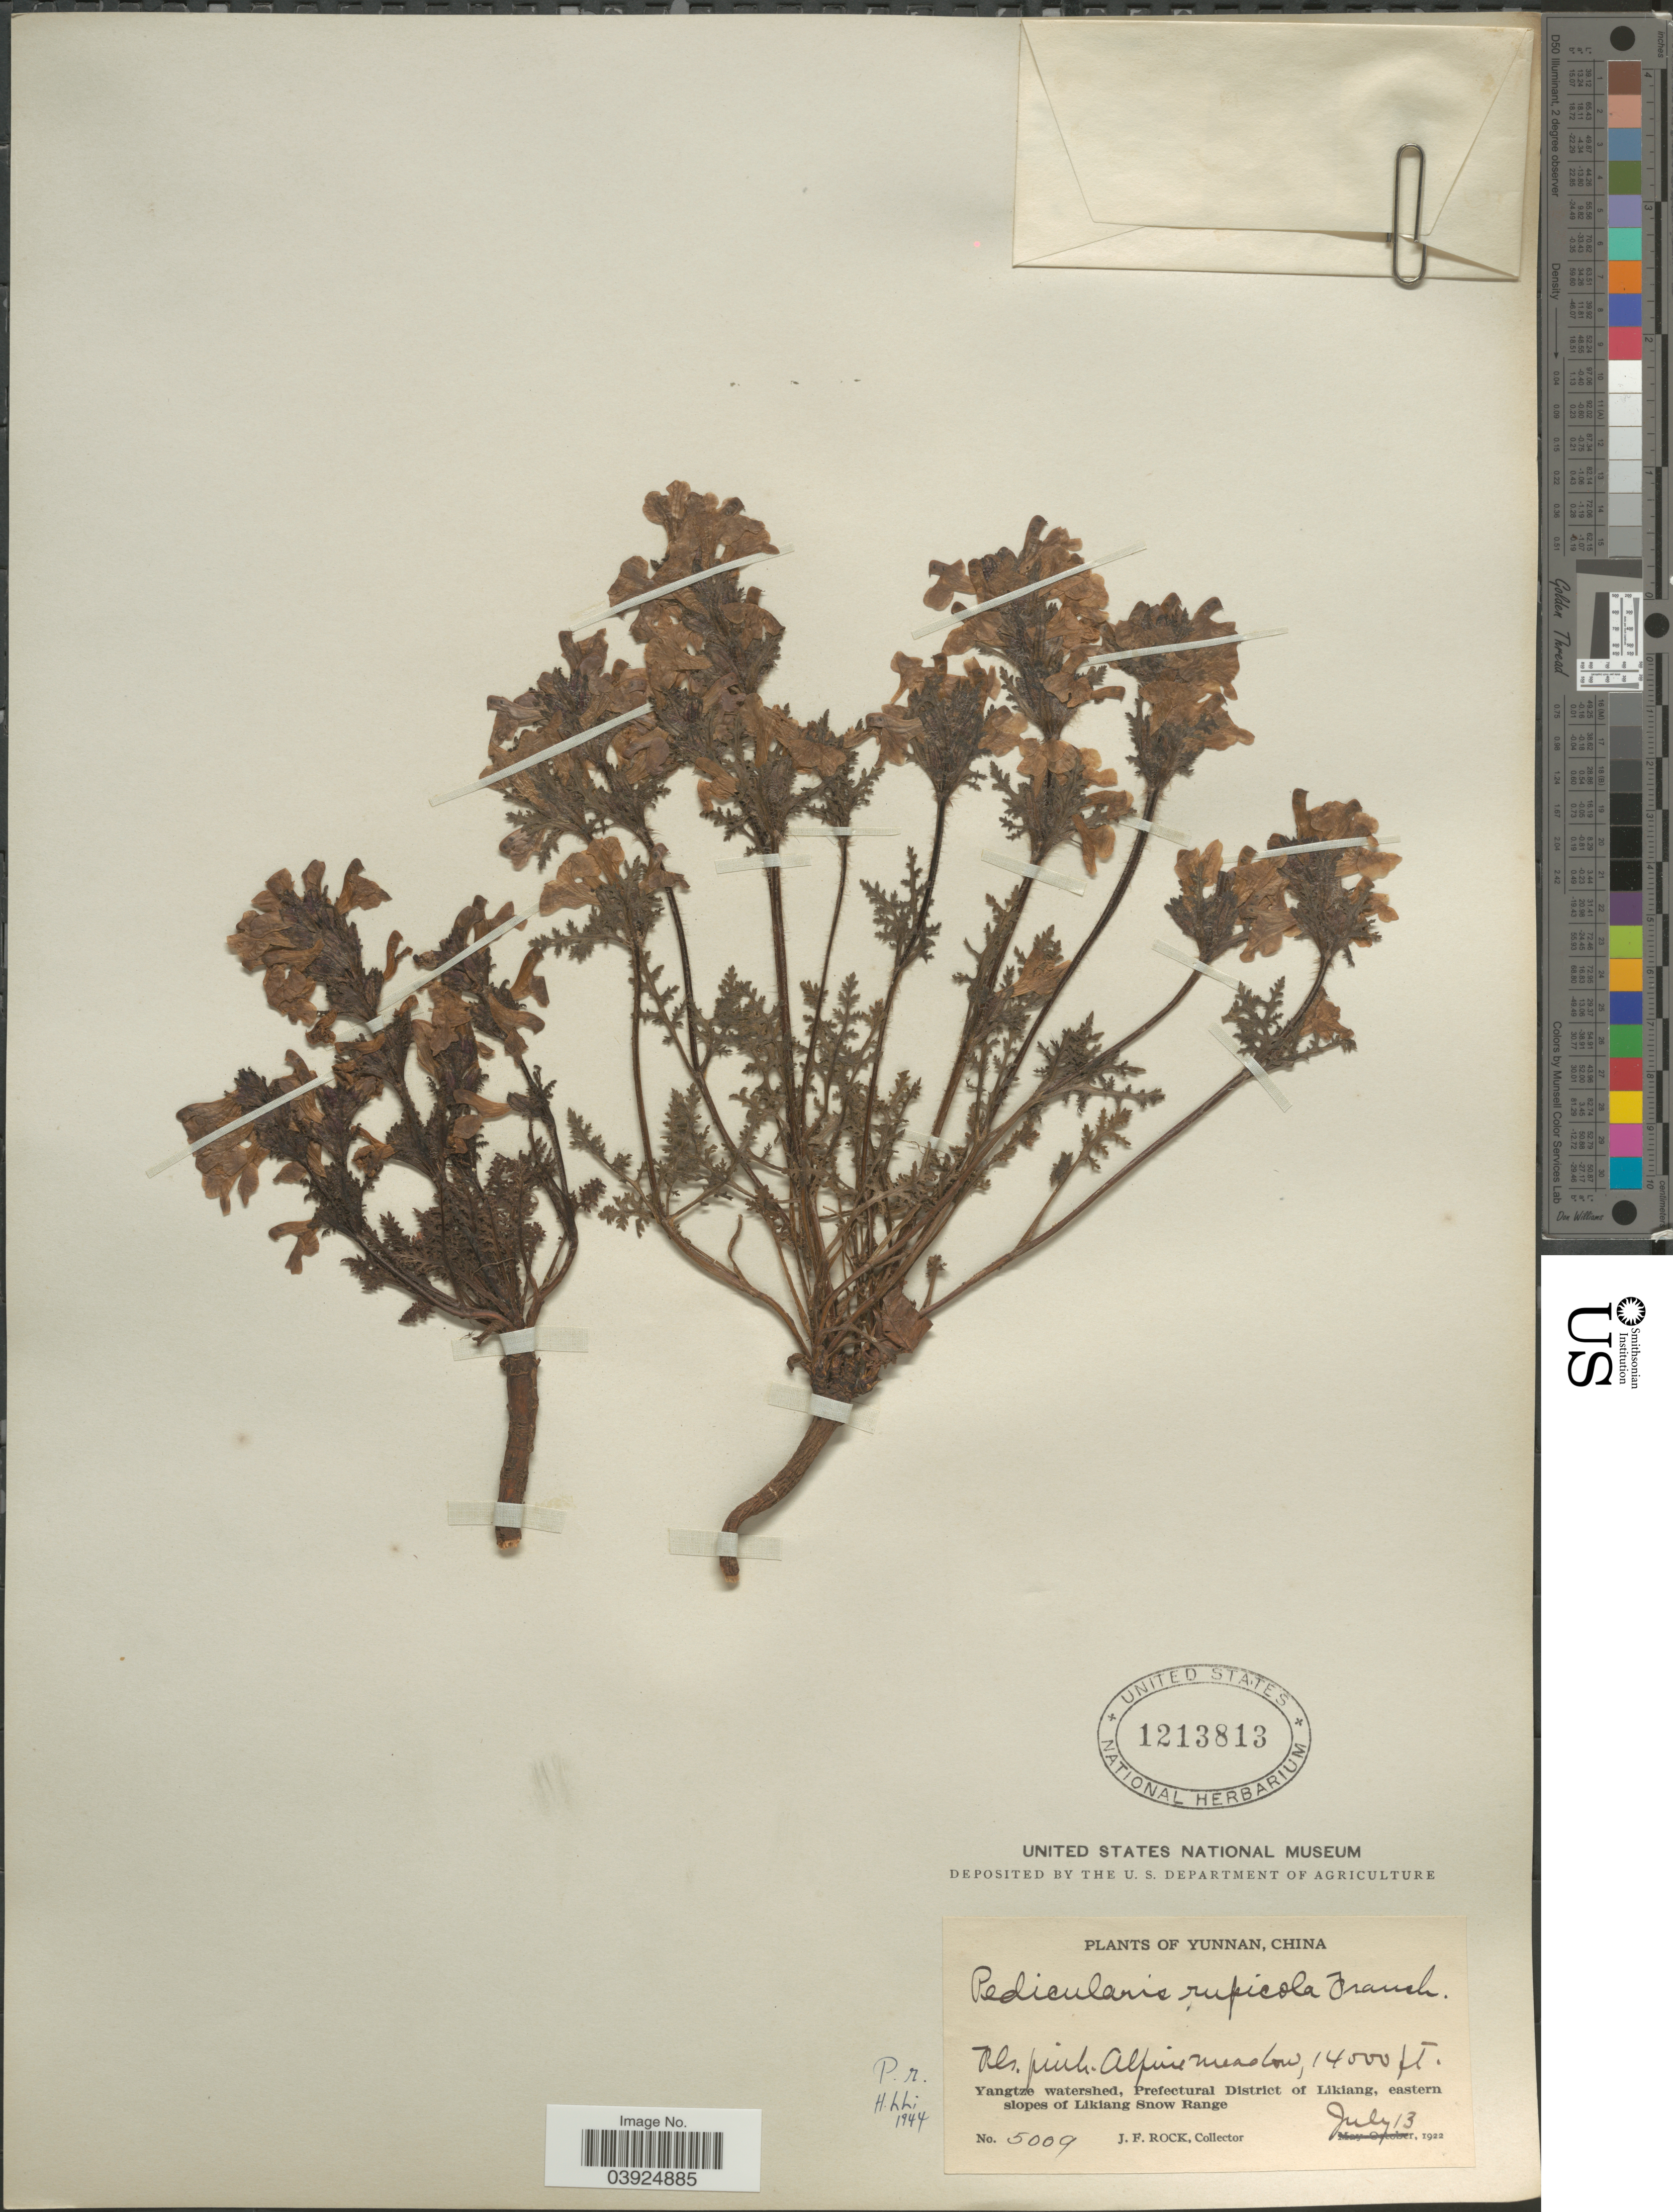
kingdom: Plantae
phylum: Tracheophyta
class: Magnoliopsida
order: Lamiales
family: Orobanchaceae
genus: Pedicularis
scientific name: Pedicularis rupicola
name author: Franch. ex Maxim.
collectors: J. Rock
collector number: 5009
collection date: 1922-07-13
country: China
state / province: Yunnan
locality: Yangtze watershed, Prefectural District of Likiang, eastern slopes of Likiang Snow Range.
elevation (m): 4267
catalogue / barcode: US 1213813